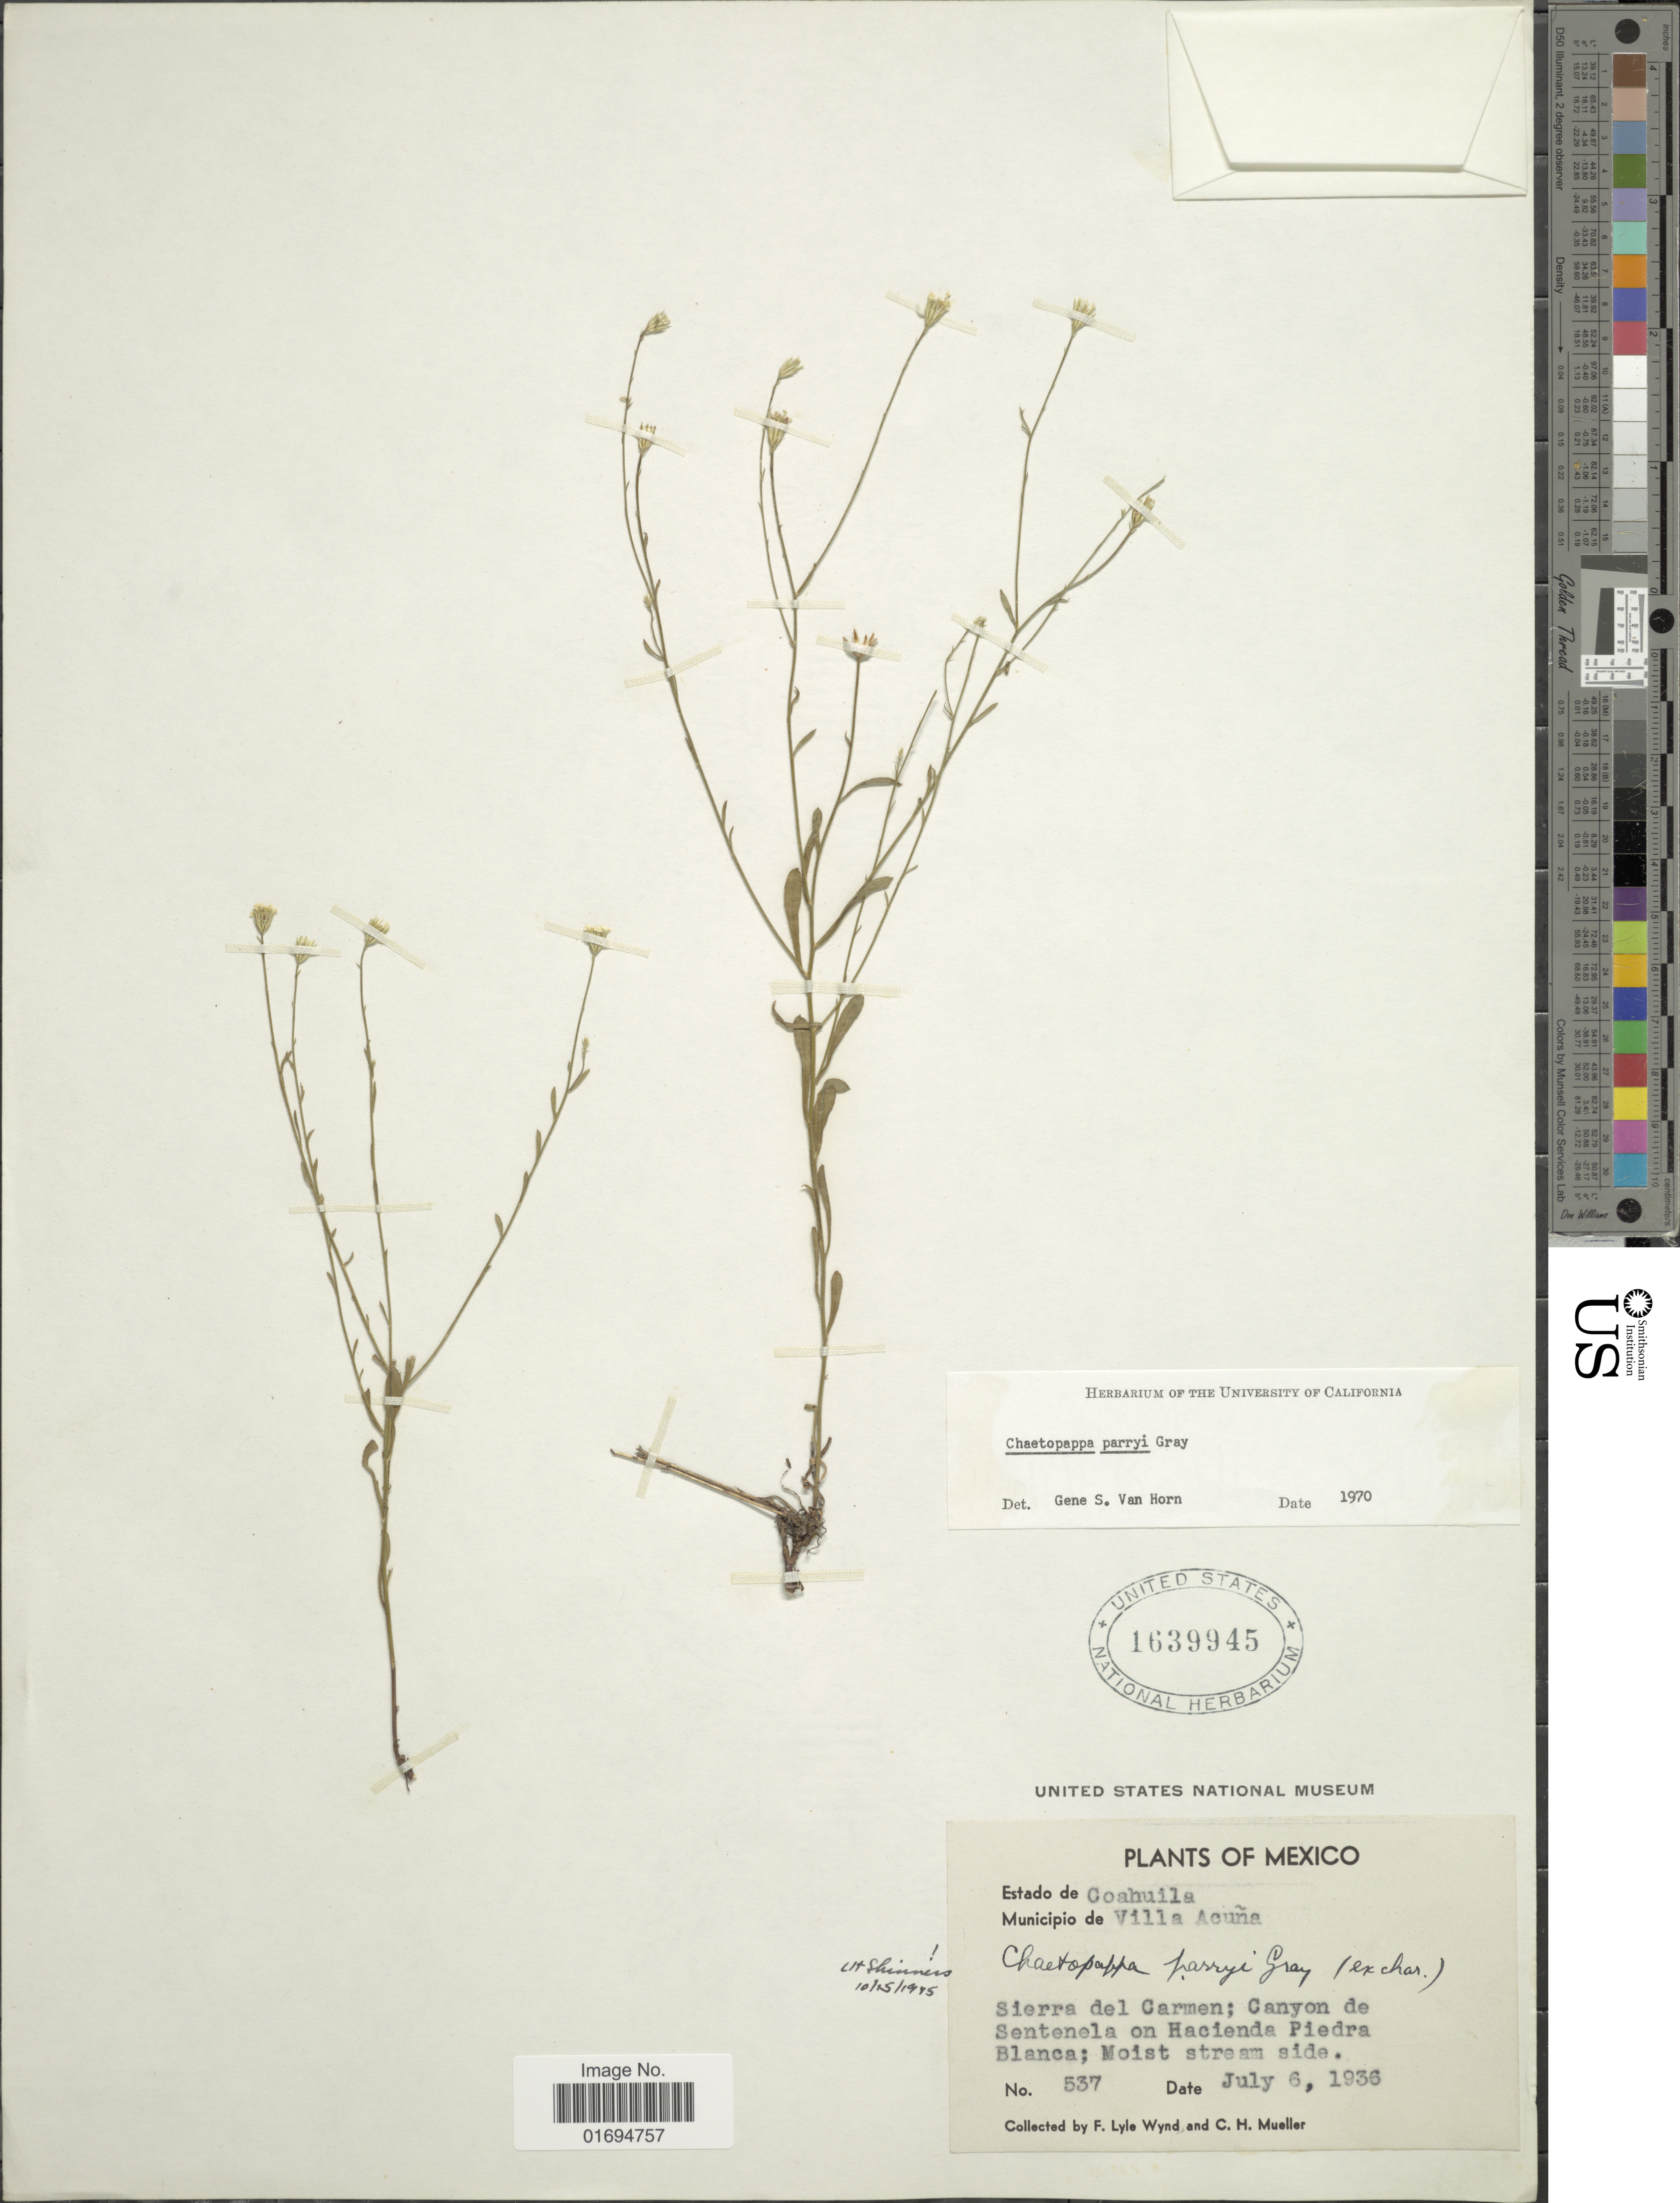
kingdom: Plantae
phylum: Tracheophyta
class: Magnoliopsida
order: Asterales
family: Asteraceae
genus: Chaetopappa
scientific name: Chaetopappa parryi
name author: A. Gray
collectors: F. L. Wynd & C. H. Mueller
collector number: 537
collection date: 1936-07-06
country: Mexico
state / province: Coahuila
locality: Municipio de Villa Acuna, Sierra del Carmen; Canyon de Sentenela on Hacienda Piedra Blanca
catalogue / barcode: US 1639945